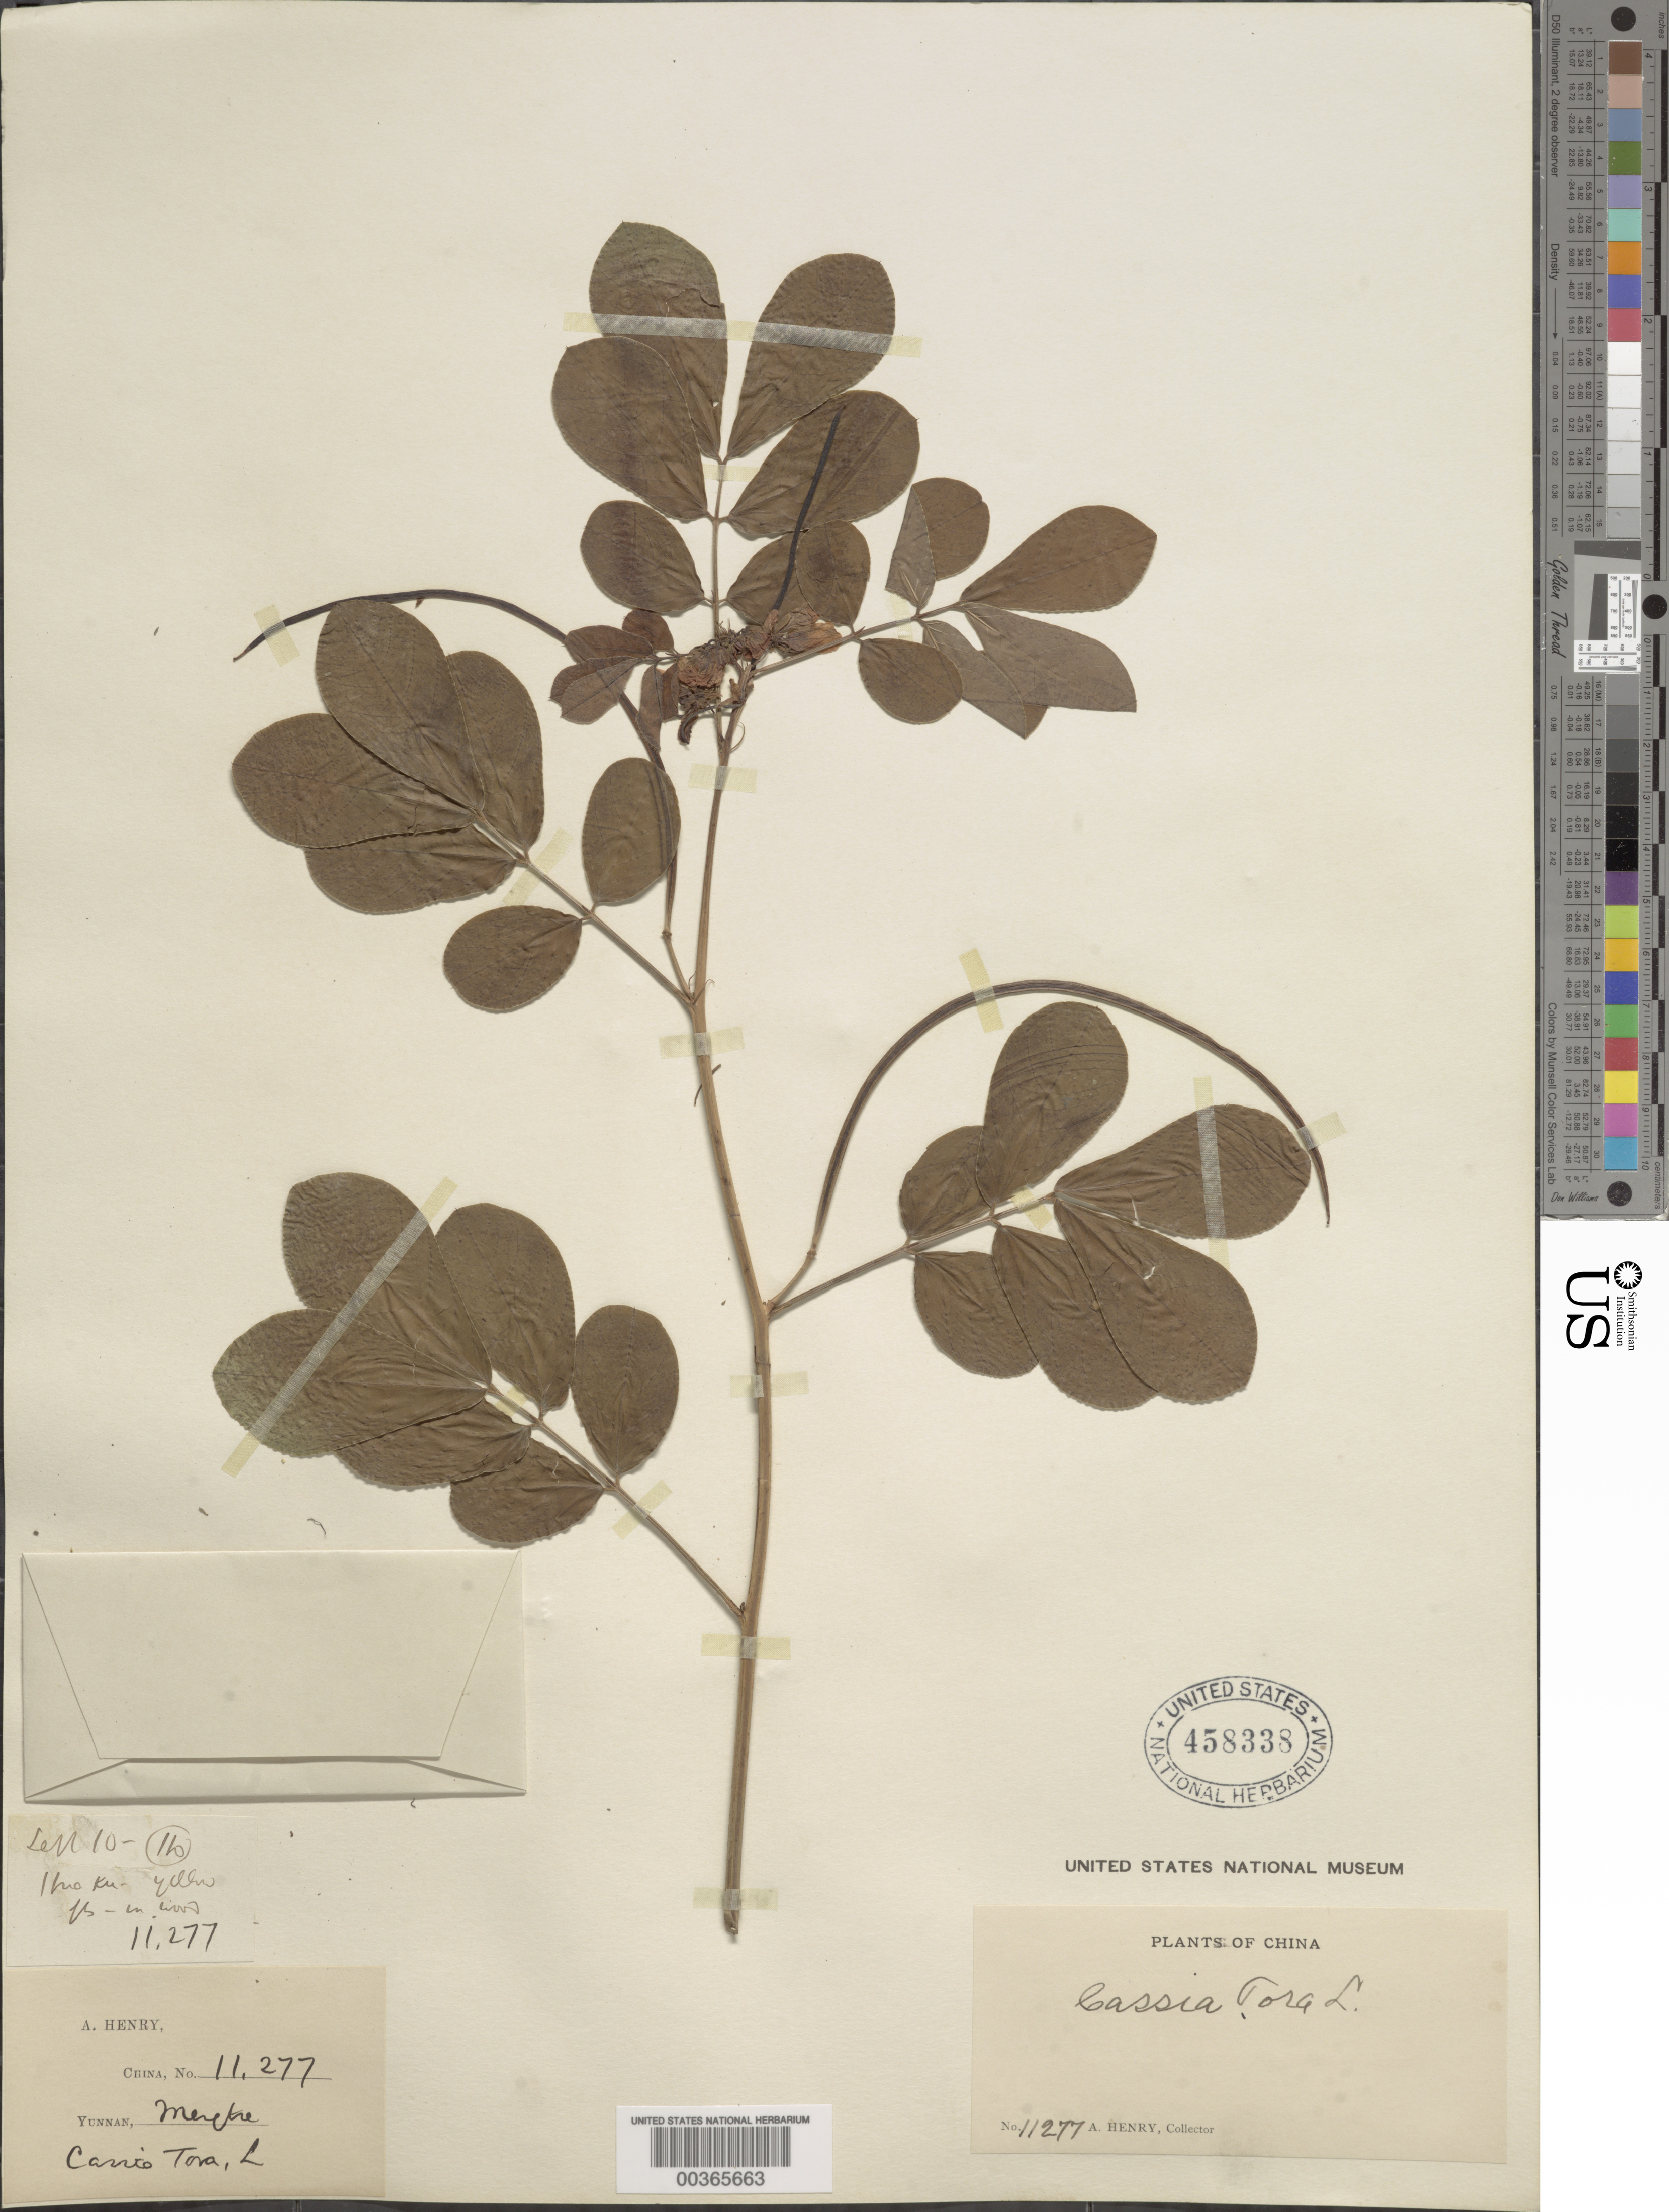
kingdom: Plantae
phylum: Tracheophyta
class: Magnoliopsida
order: Fabales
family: Fabaceae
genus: Senna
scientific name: Senna obtusifolia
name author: (L.) H.S. Irwin & Barneby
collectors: A. Henry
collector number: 11277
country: China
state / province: Yunnan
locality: Meche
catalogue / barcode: US 458338